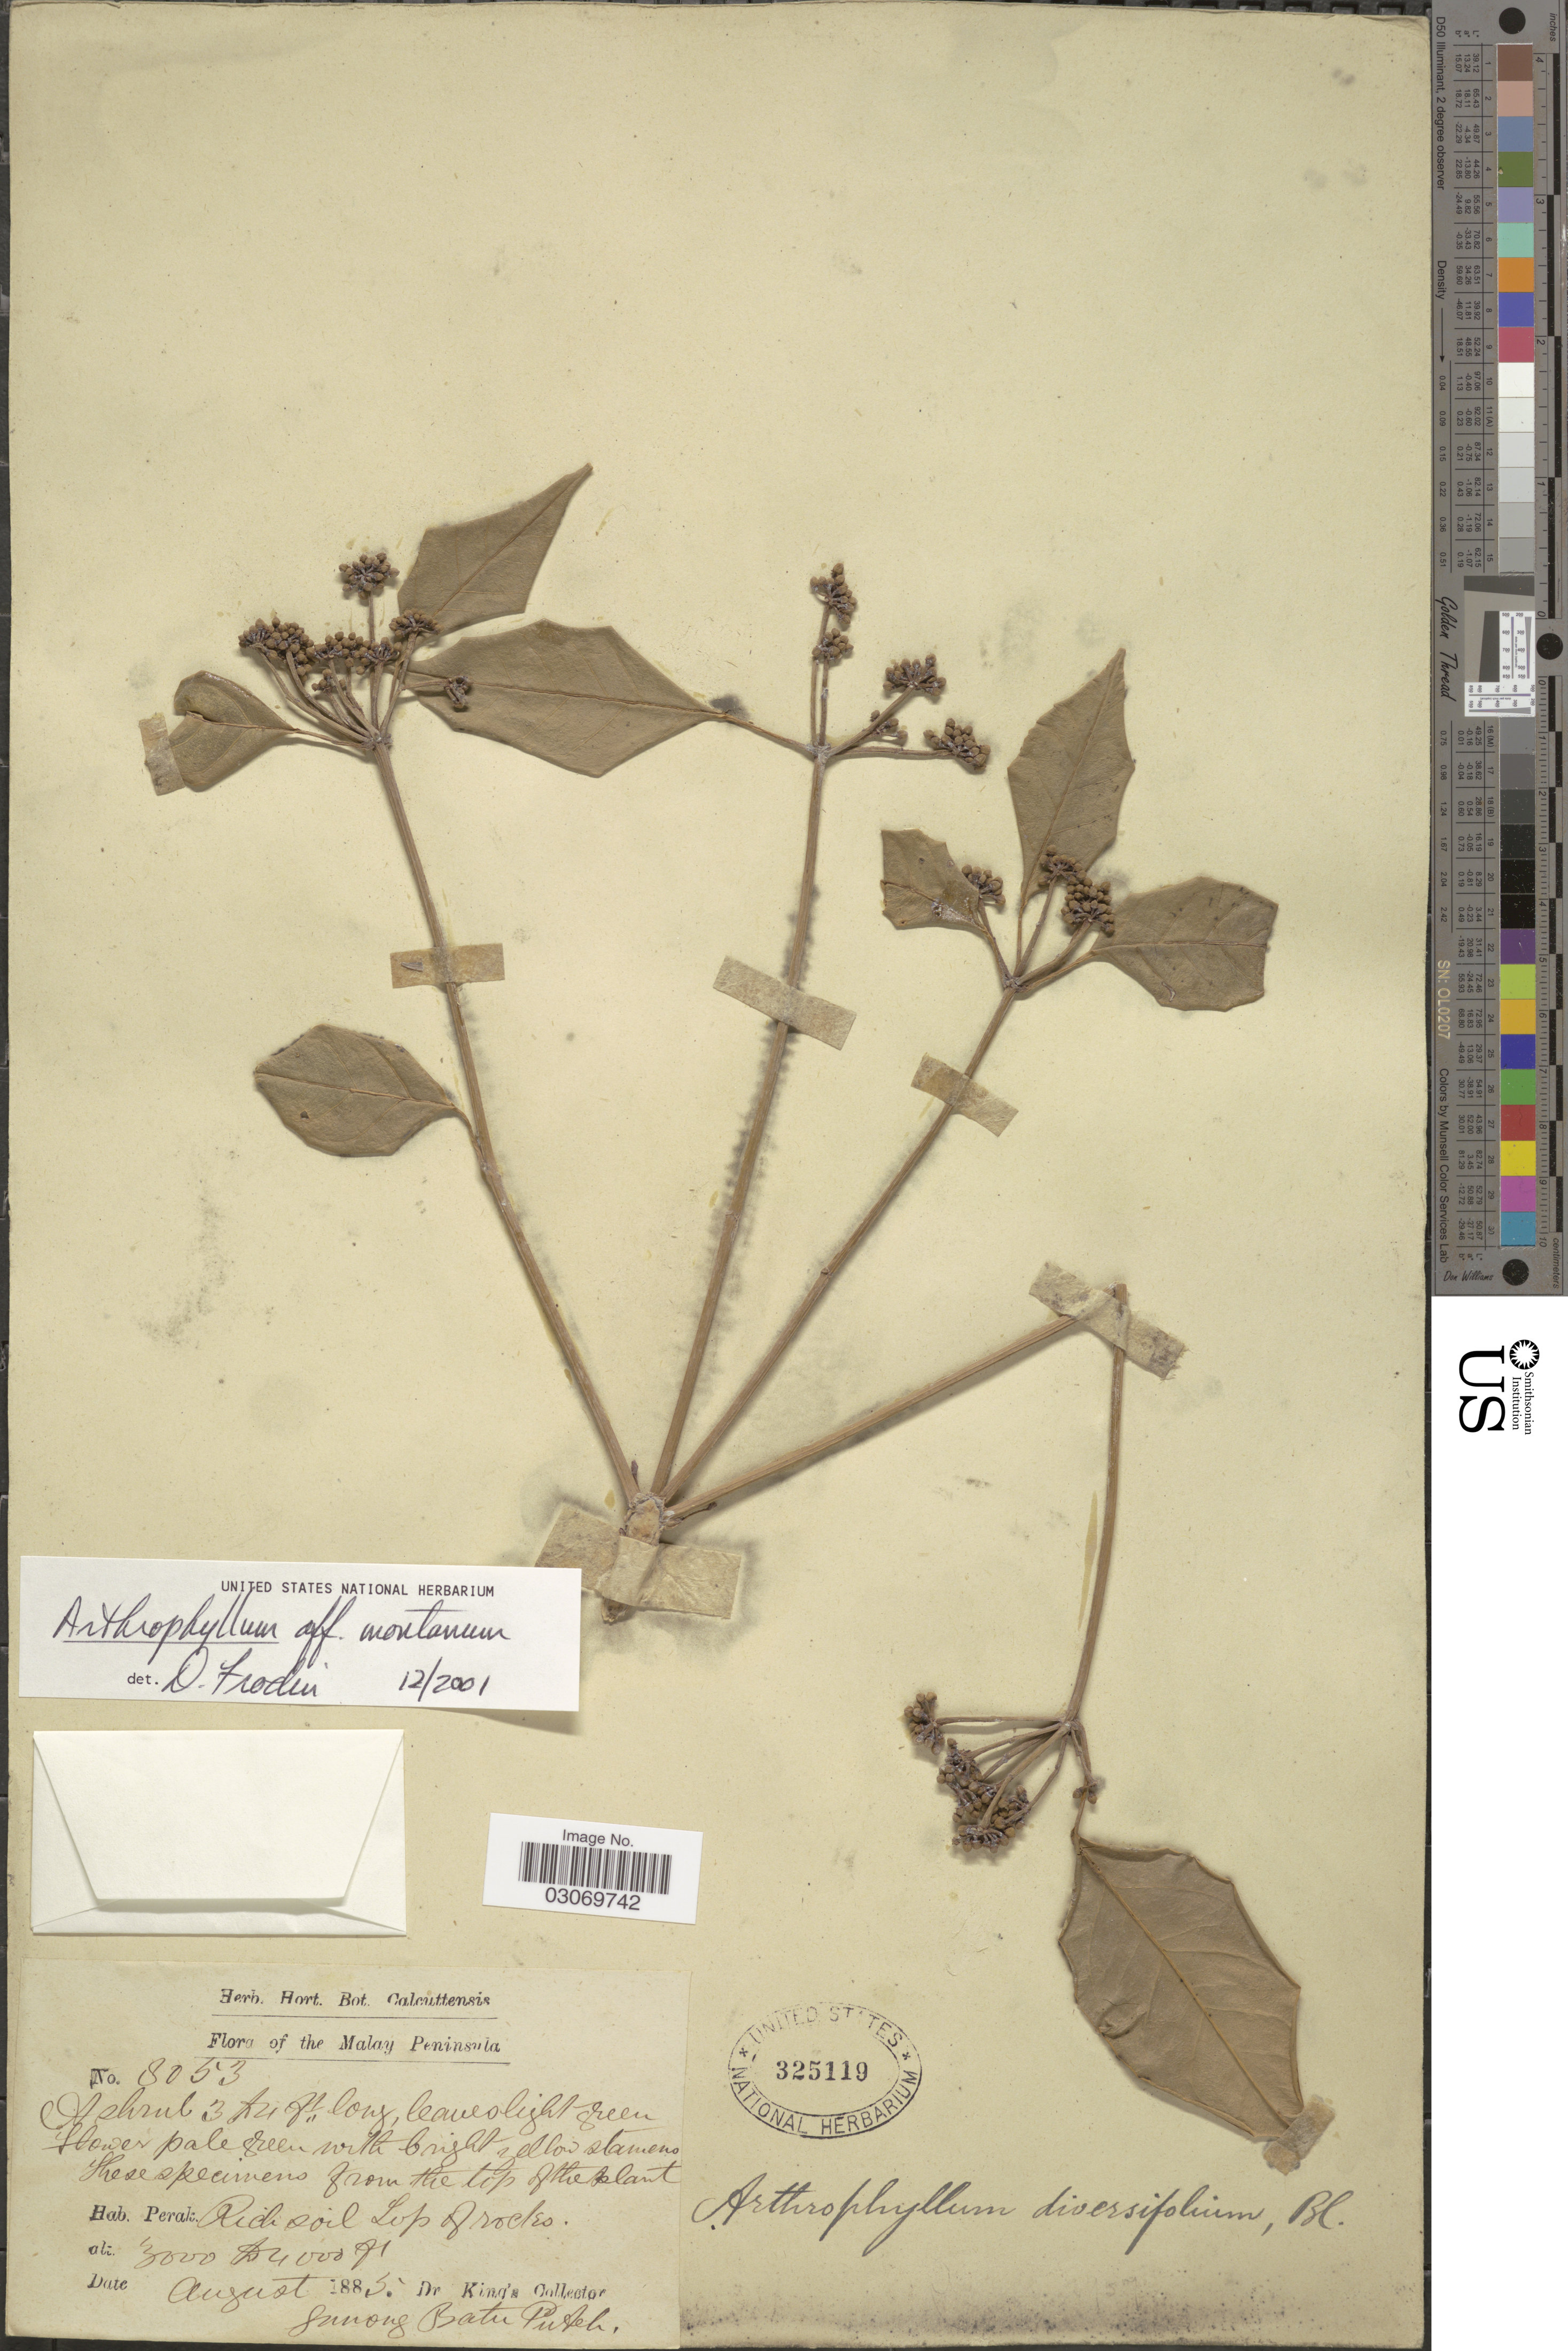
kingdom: Plantae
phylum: Tracheophyta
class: Magnoliopsida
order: Apiales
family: Araliaceae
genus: Arthrophyllum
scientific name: Arthrophyllum montanum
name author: Ridl.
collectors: Dr. King's collector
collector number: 8053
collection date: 1885-08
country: Malaysia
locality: Malay Peninsula, Gunong Batu Puteh.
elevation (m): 914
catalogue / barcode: US 325119